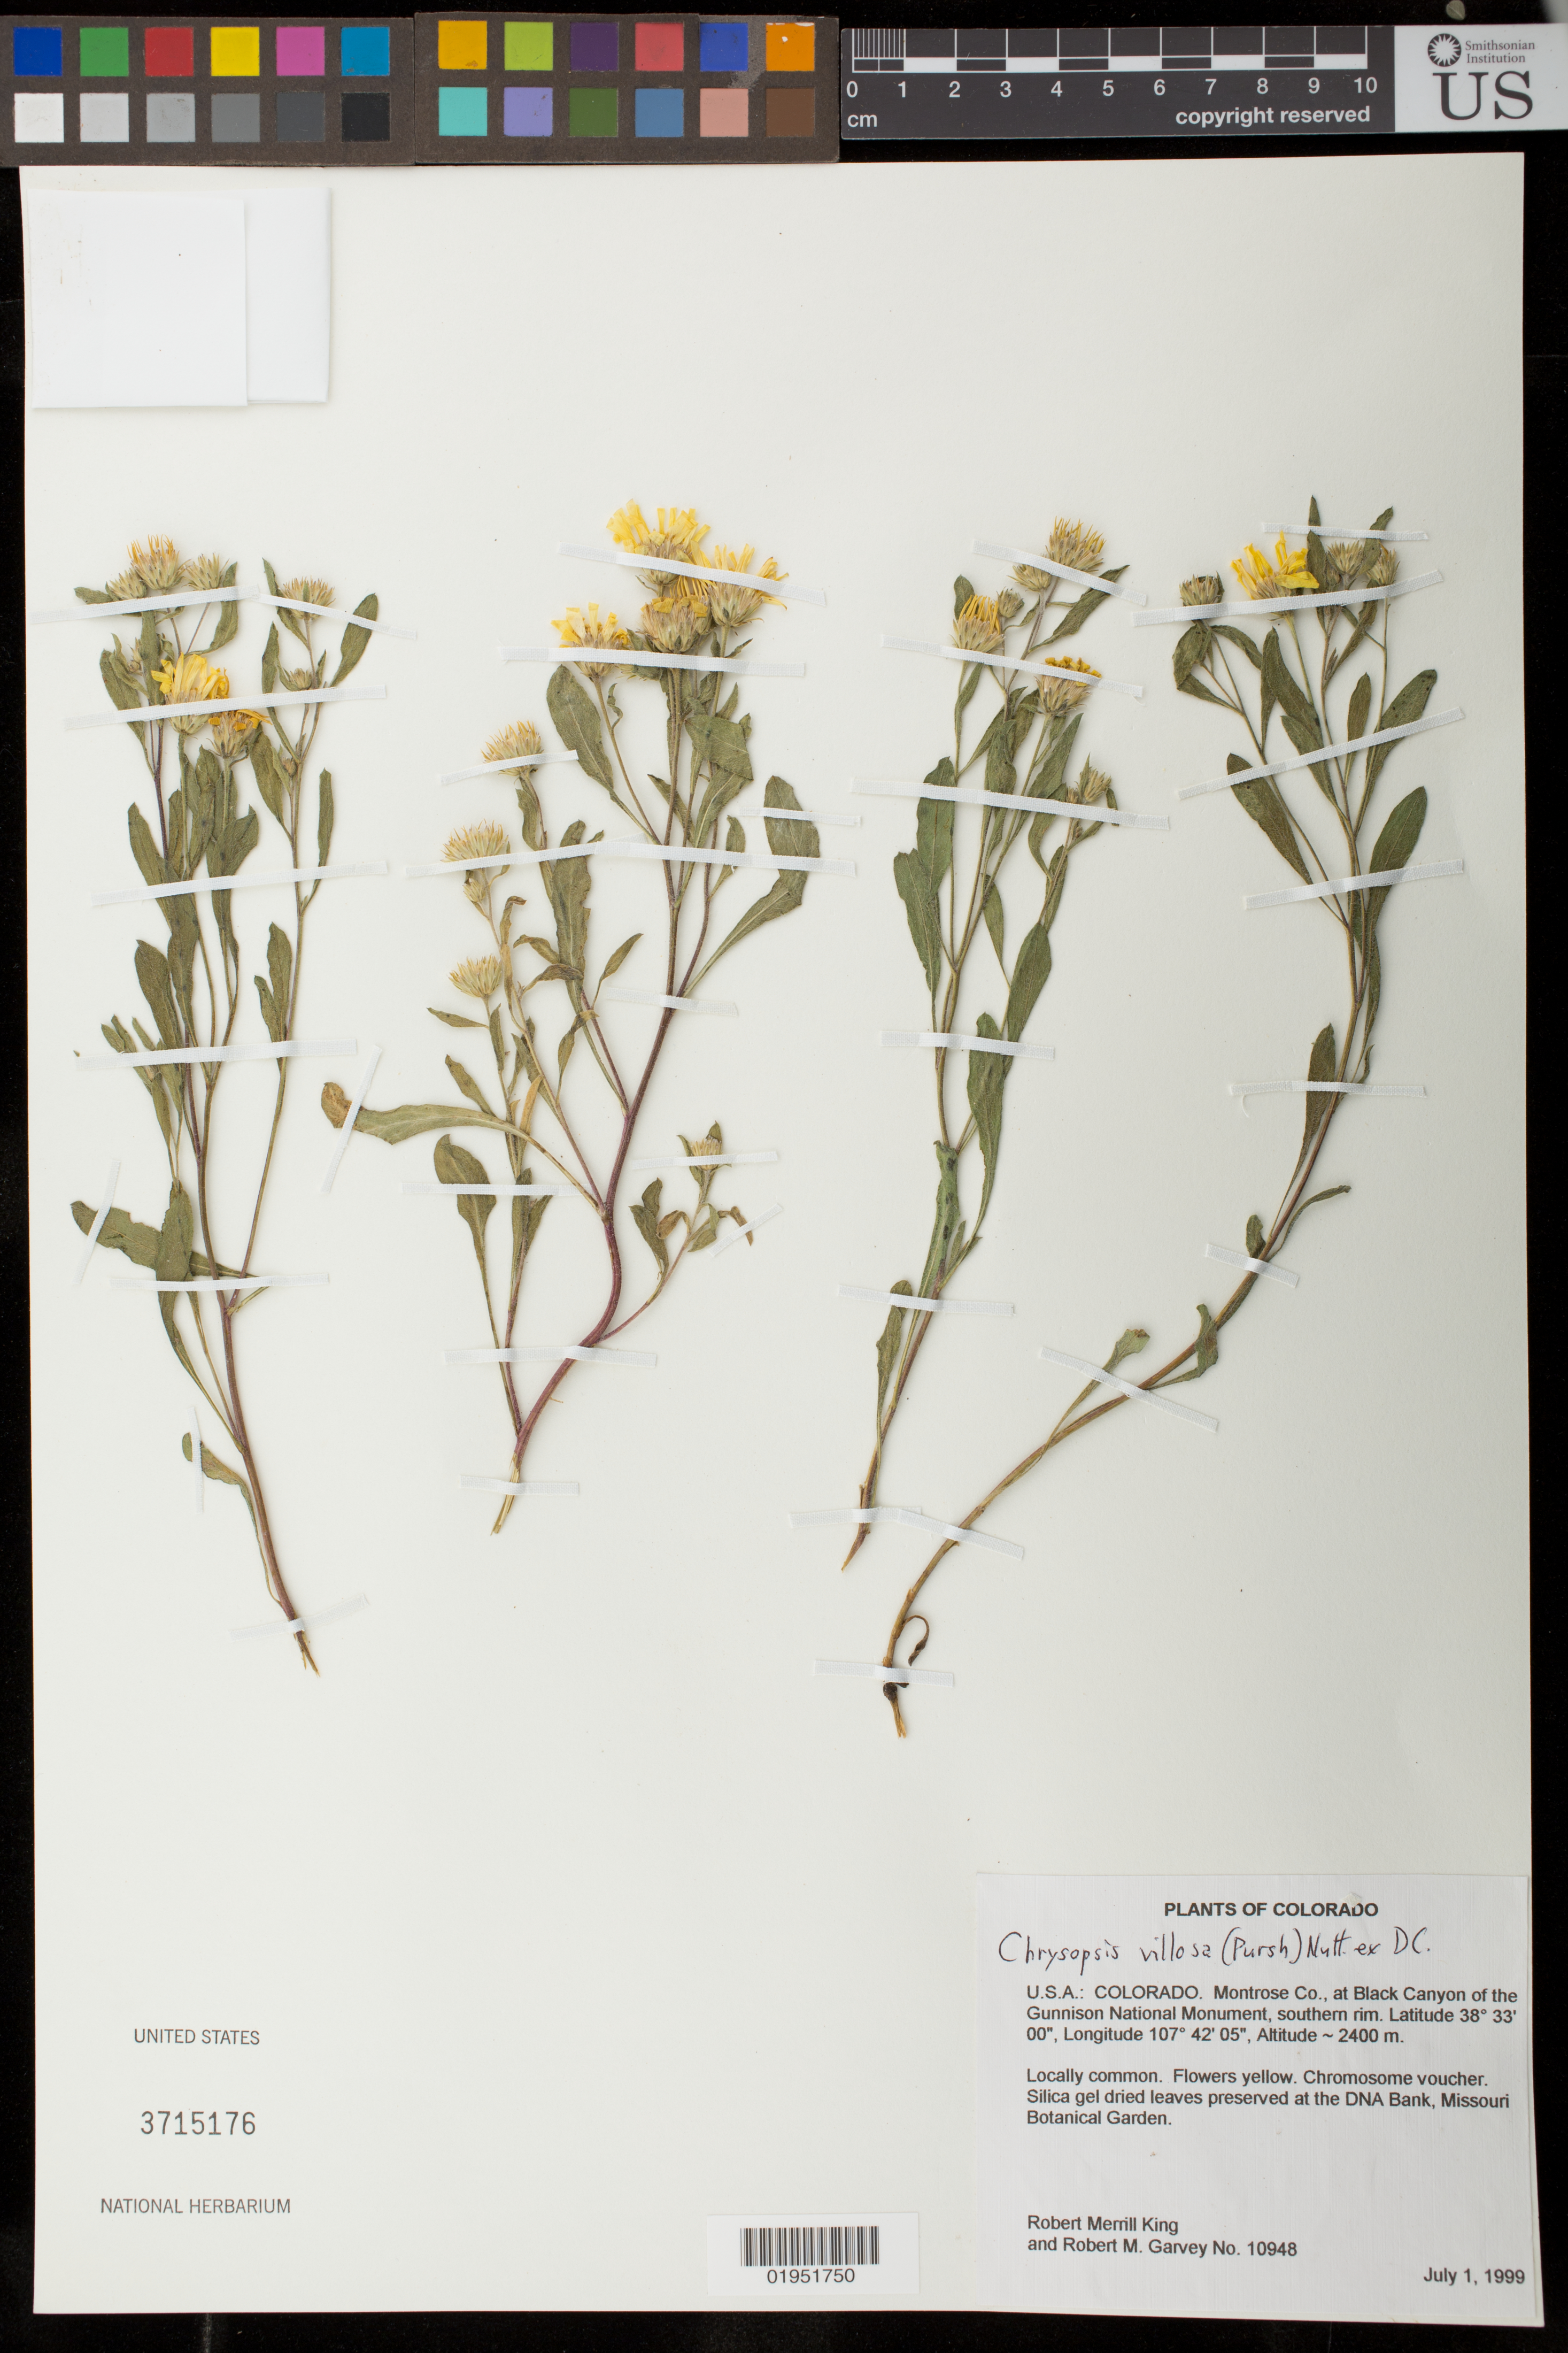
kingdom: Plantae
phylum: Tracheophyta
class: Magnoliopsida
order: Asterales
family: Asteraceae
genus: Chrysopsis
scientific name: Chrysopsis villosa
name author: (Pursh) Nutt. ex DC.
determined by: Robinson, Harold E., (US)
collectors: R. M. King & R. Garvey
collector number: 10948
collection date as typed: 1 Jul 1999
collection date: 1999-07-01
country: United States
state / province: Colorado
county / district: Montrose Co.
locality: At Black Canyon of the Gunnison National Monument, southern rim.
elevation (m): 2400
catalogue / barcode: US 3715176